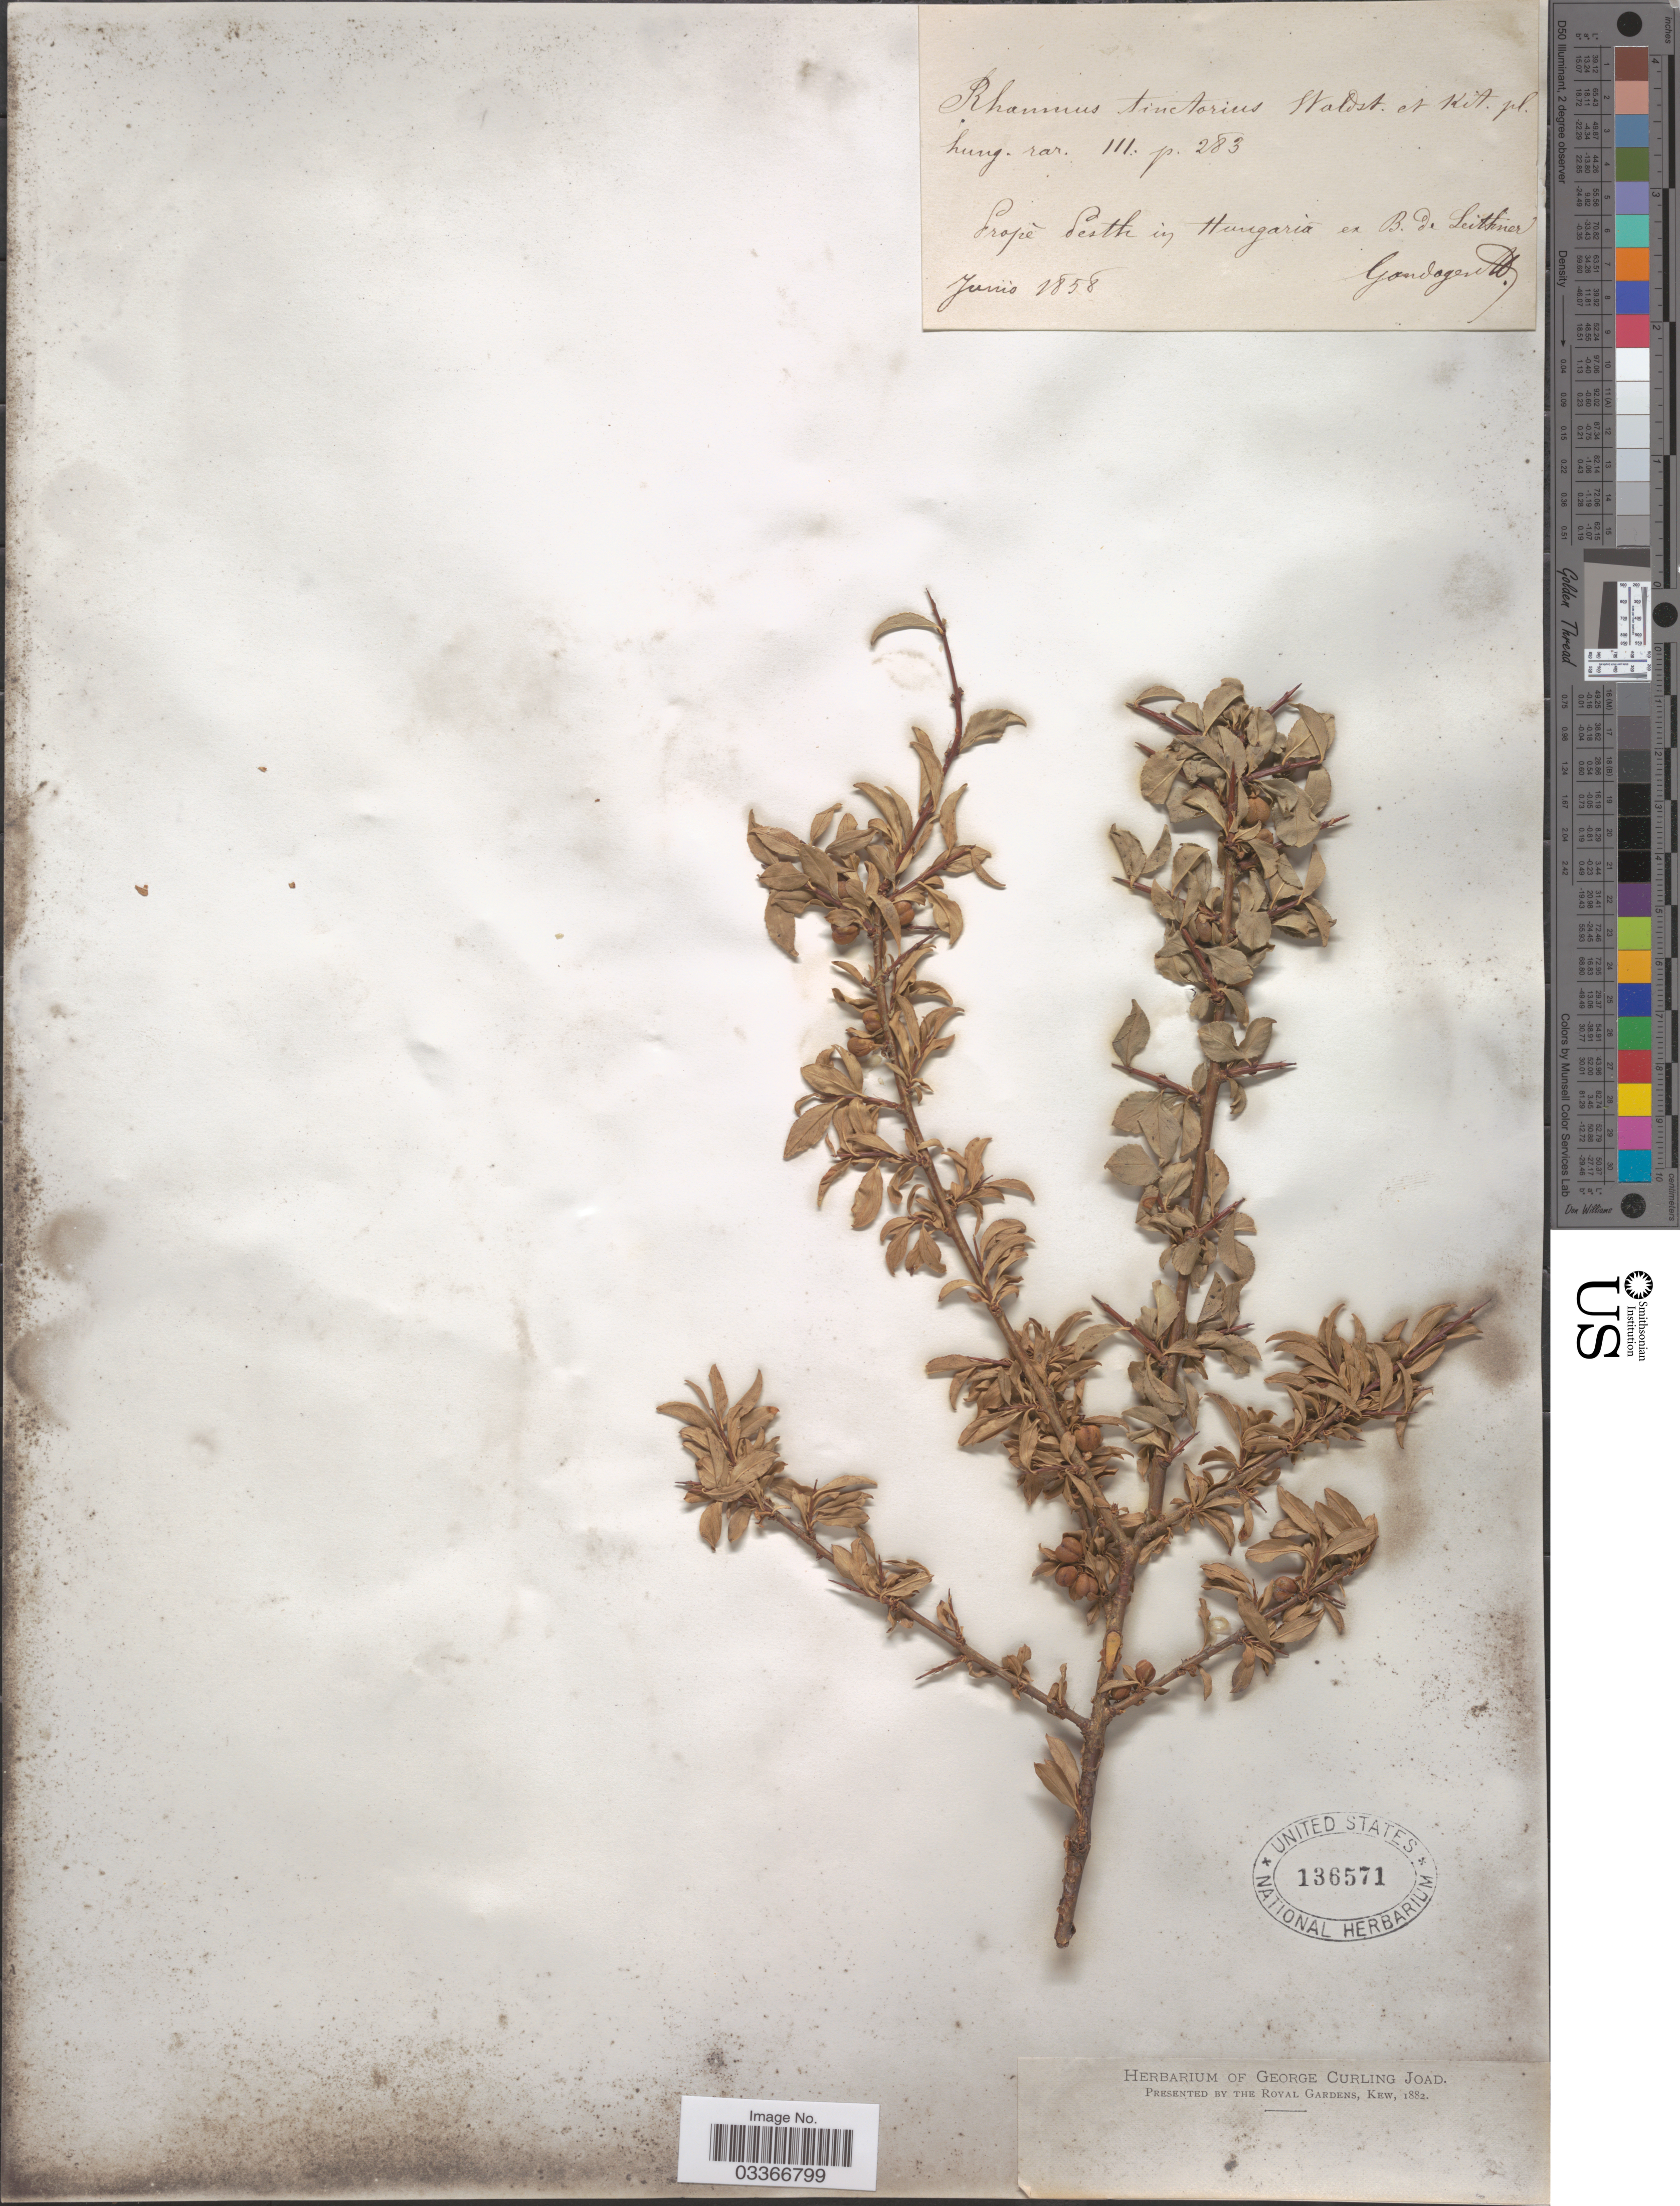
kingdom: Plantae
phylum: Tracheophyta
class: Magnoliopsida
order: Rosales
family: Rhamnaceae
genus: Rhamnus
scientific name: Rhamnus tinctoria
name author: L.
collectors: M. Gandoger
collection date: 1858-06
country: Hungary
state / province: Pest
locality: Propé Pesth in Hungaria ex B. de Leithner.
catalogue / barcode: US 136571